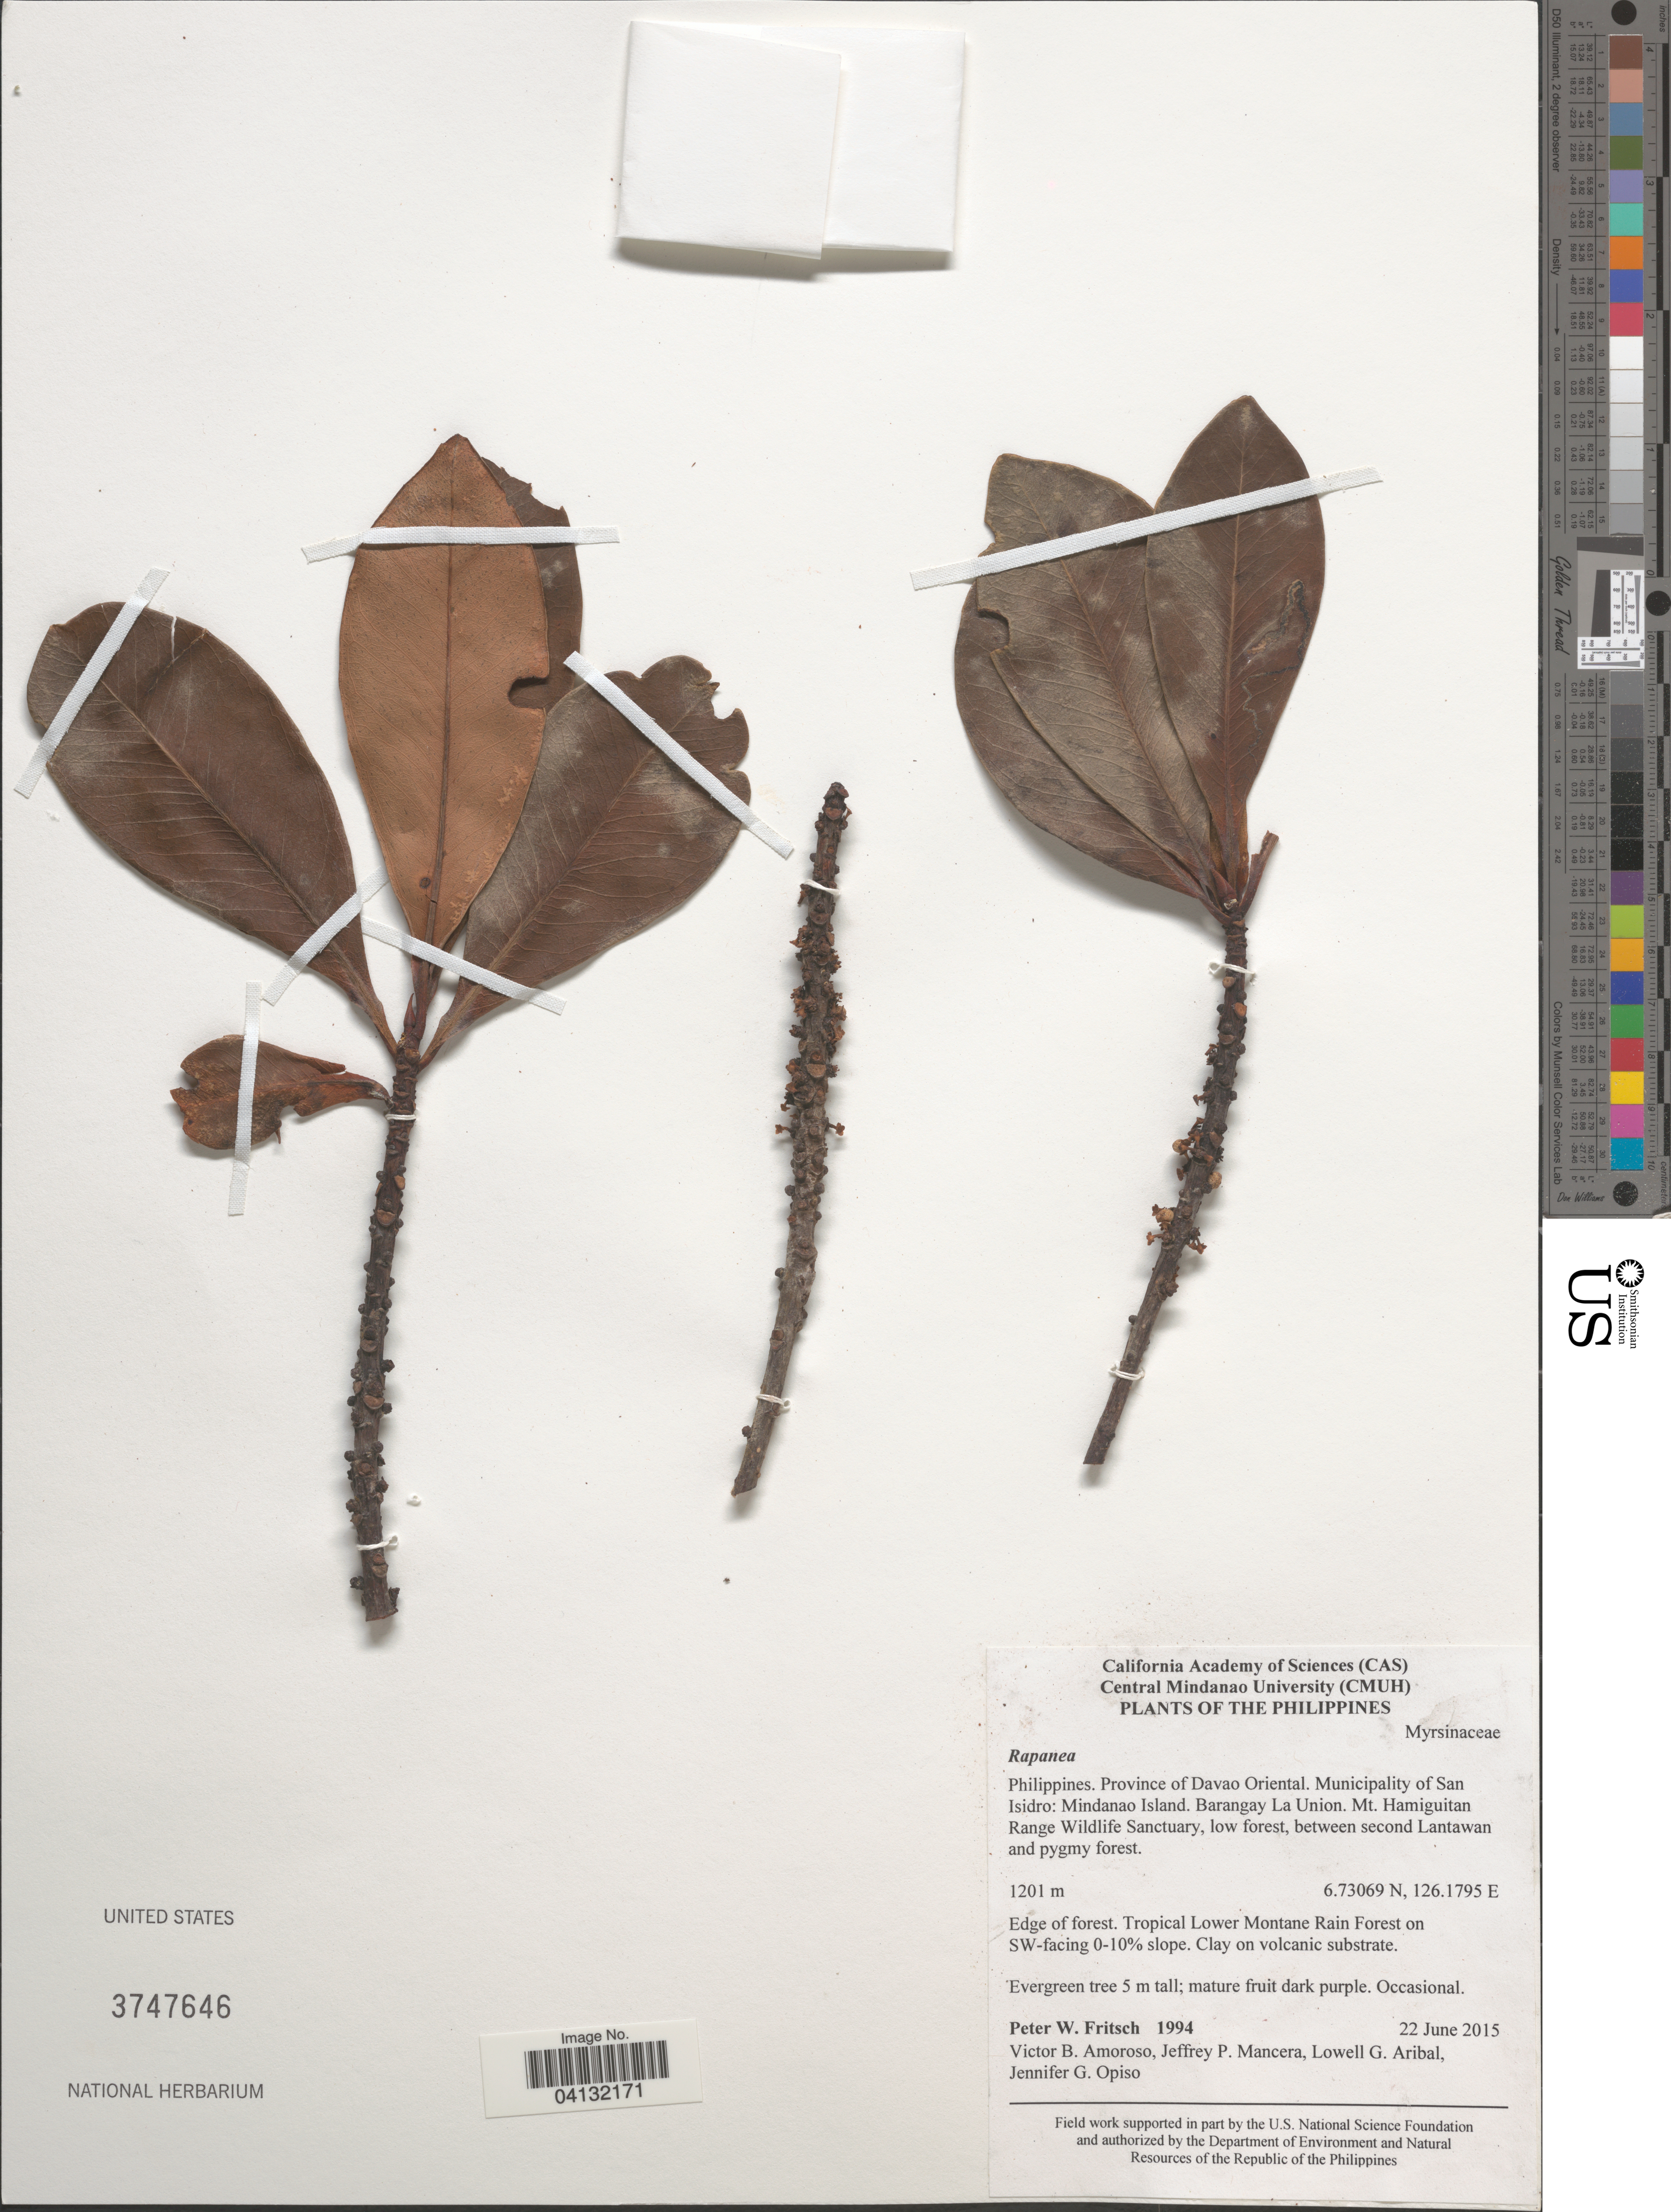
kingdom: Plantae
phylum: Tracheophyta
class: Magnoliopsida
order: Ericales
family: Primulaceae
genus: Rapanea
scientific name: Rapanea sp.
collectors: P. W. Fritsch, V. Amoroso, J. Mancera, L. Aribal & J. Opiso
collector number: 1994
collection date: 2015-06-22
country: Philippines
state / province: Davao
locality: Province of Davao Oriental. Municipality of San Isidro: Mindanao Island. Barangay La Union. Mt. Hamiguitan Range Wildlife Sanctuary, low forest, between second Lantawan and pygmy forest. Edge of forest. Tropical Lower Montane Rain Forest on SW-facing 0-10% slope.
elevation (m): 1201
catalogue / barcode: US 3747646